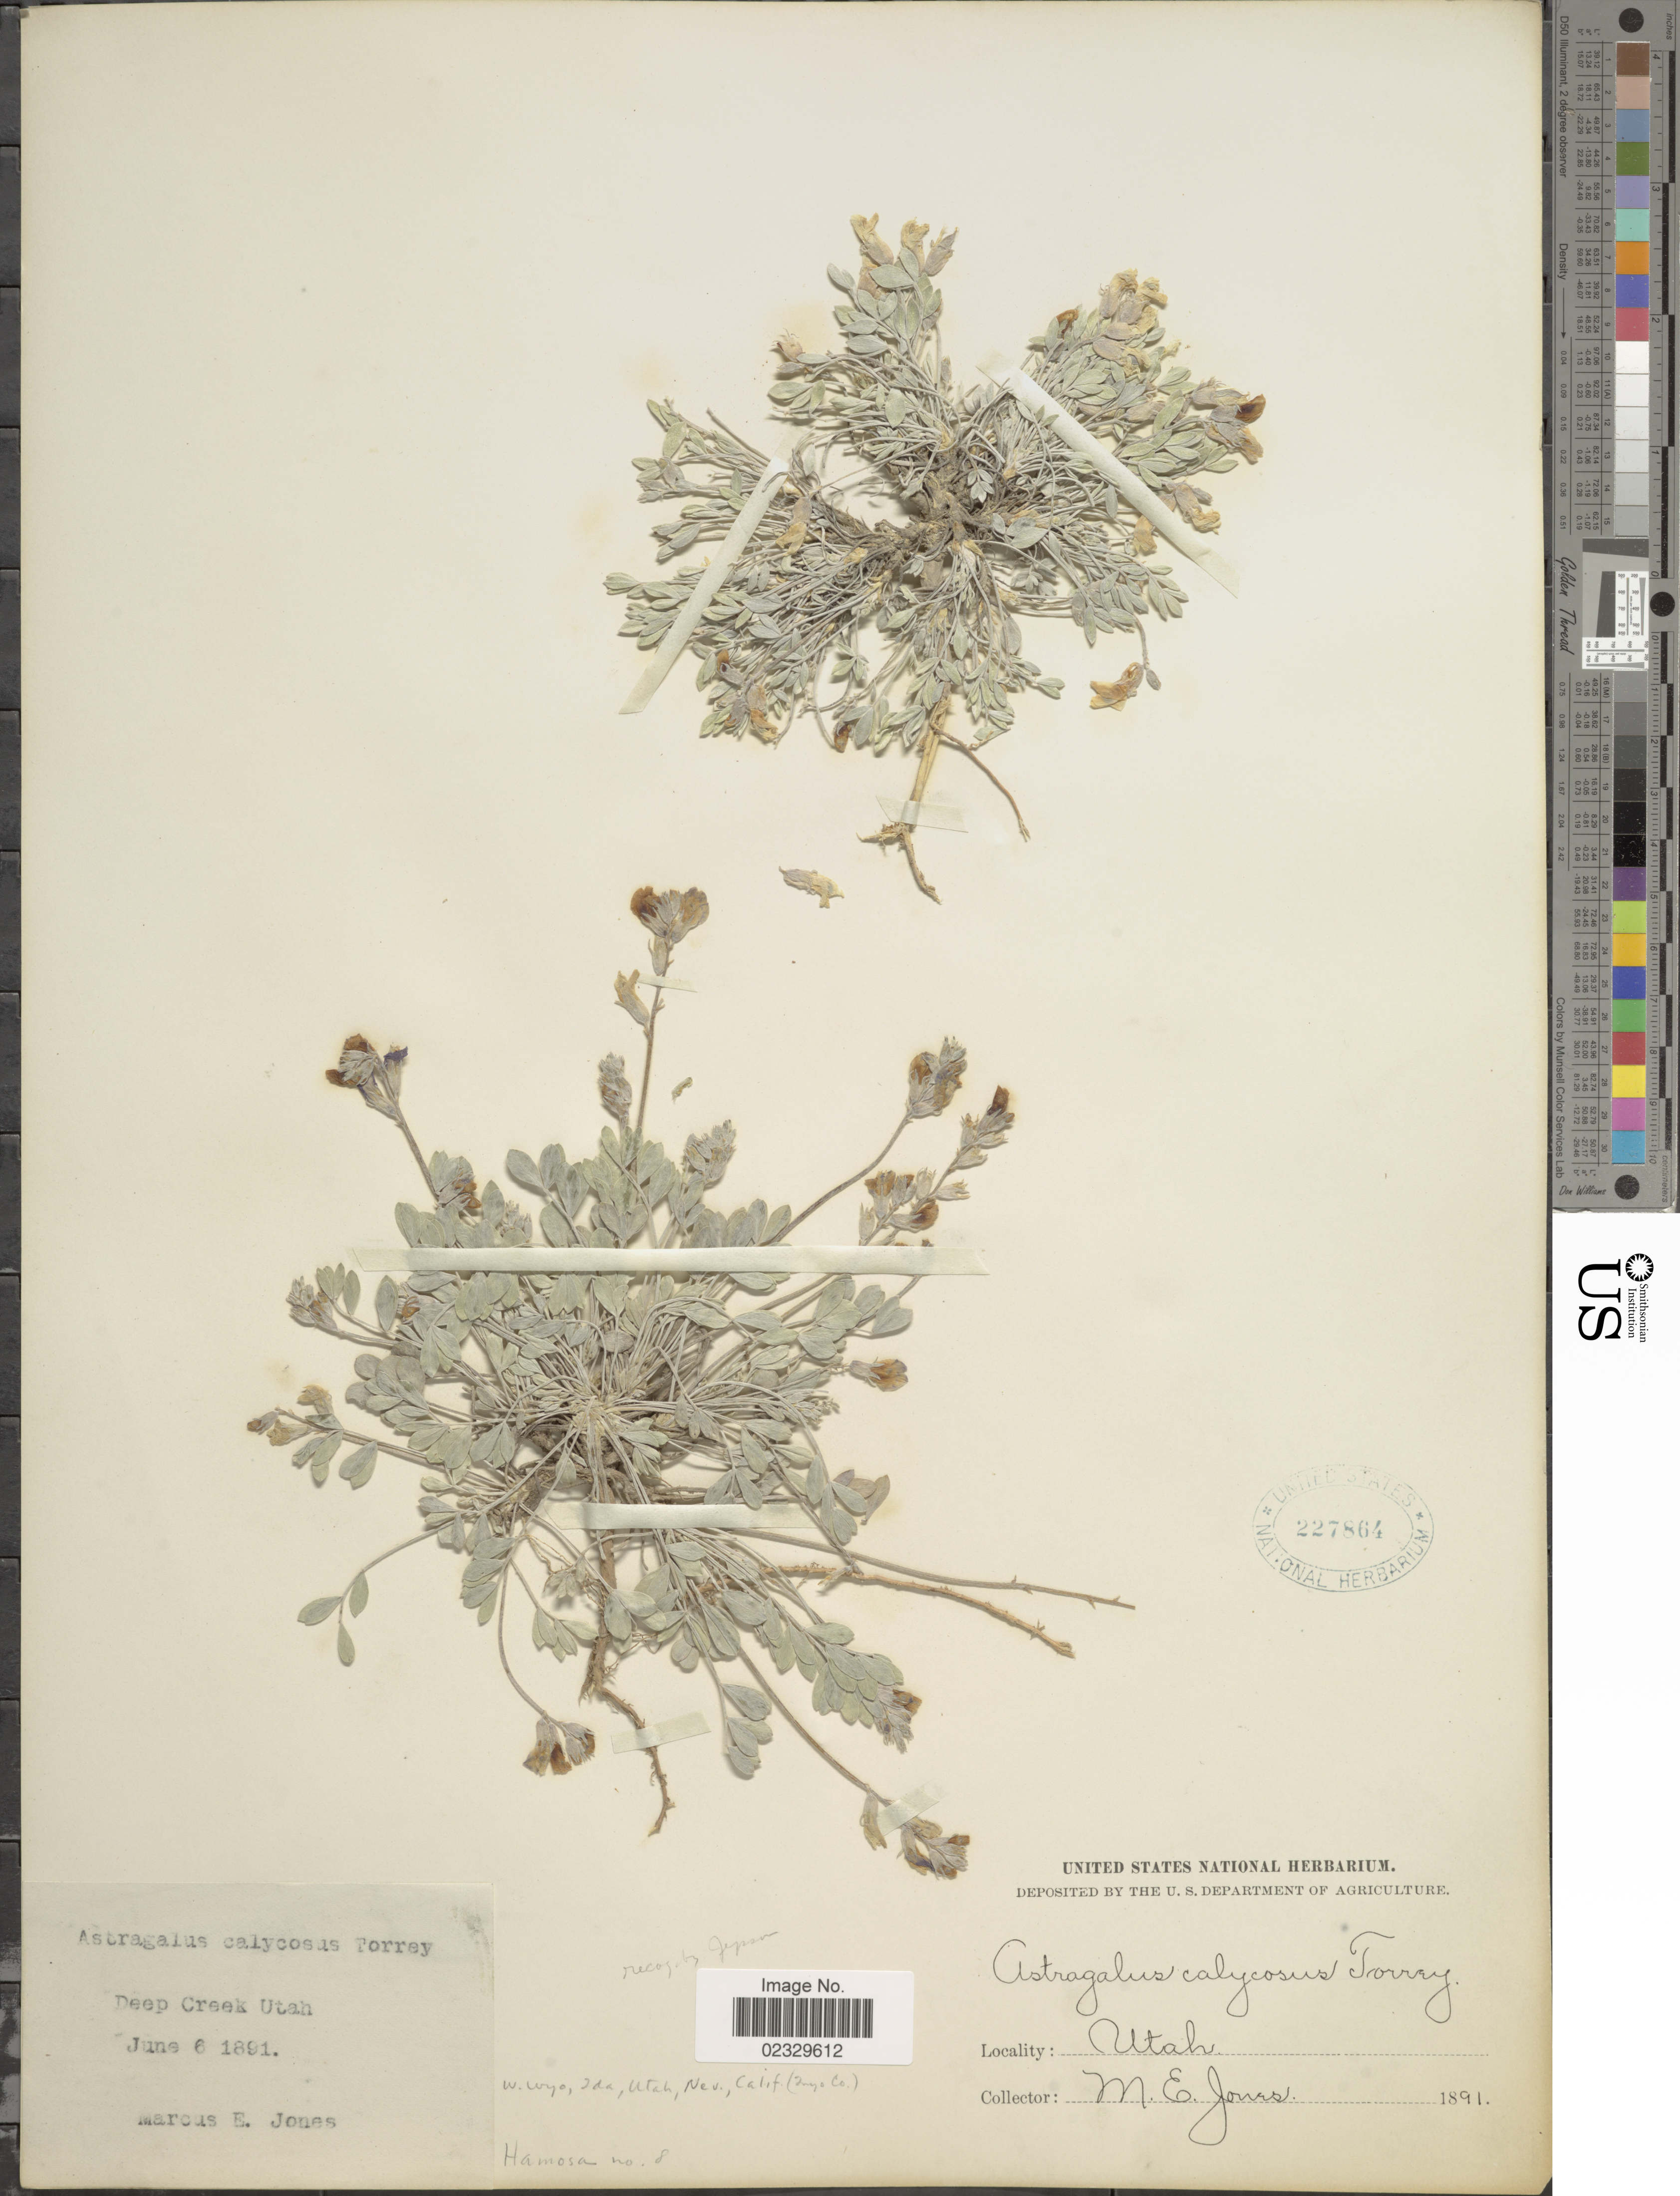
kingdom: Plantae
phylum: Tracheophyta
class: Magnoliopsida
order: Fabales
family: Fabaceae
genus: Astragalus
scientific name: Astragalus calycosus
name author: Torr. ex S. Watson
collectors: M. E. Jones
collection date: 1891-06-06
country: United States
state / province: Utah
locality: Deep Creek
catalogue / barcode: US 227864